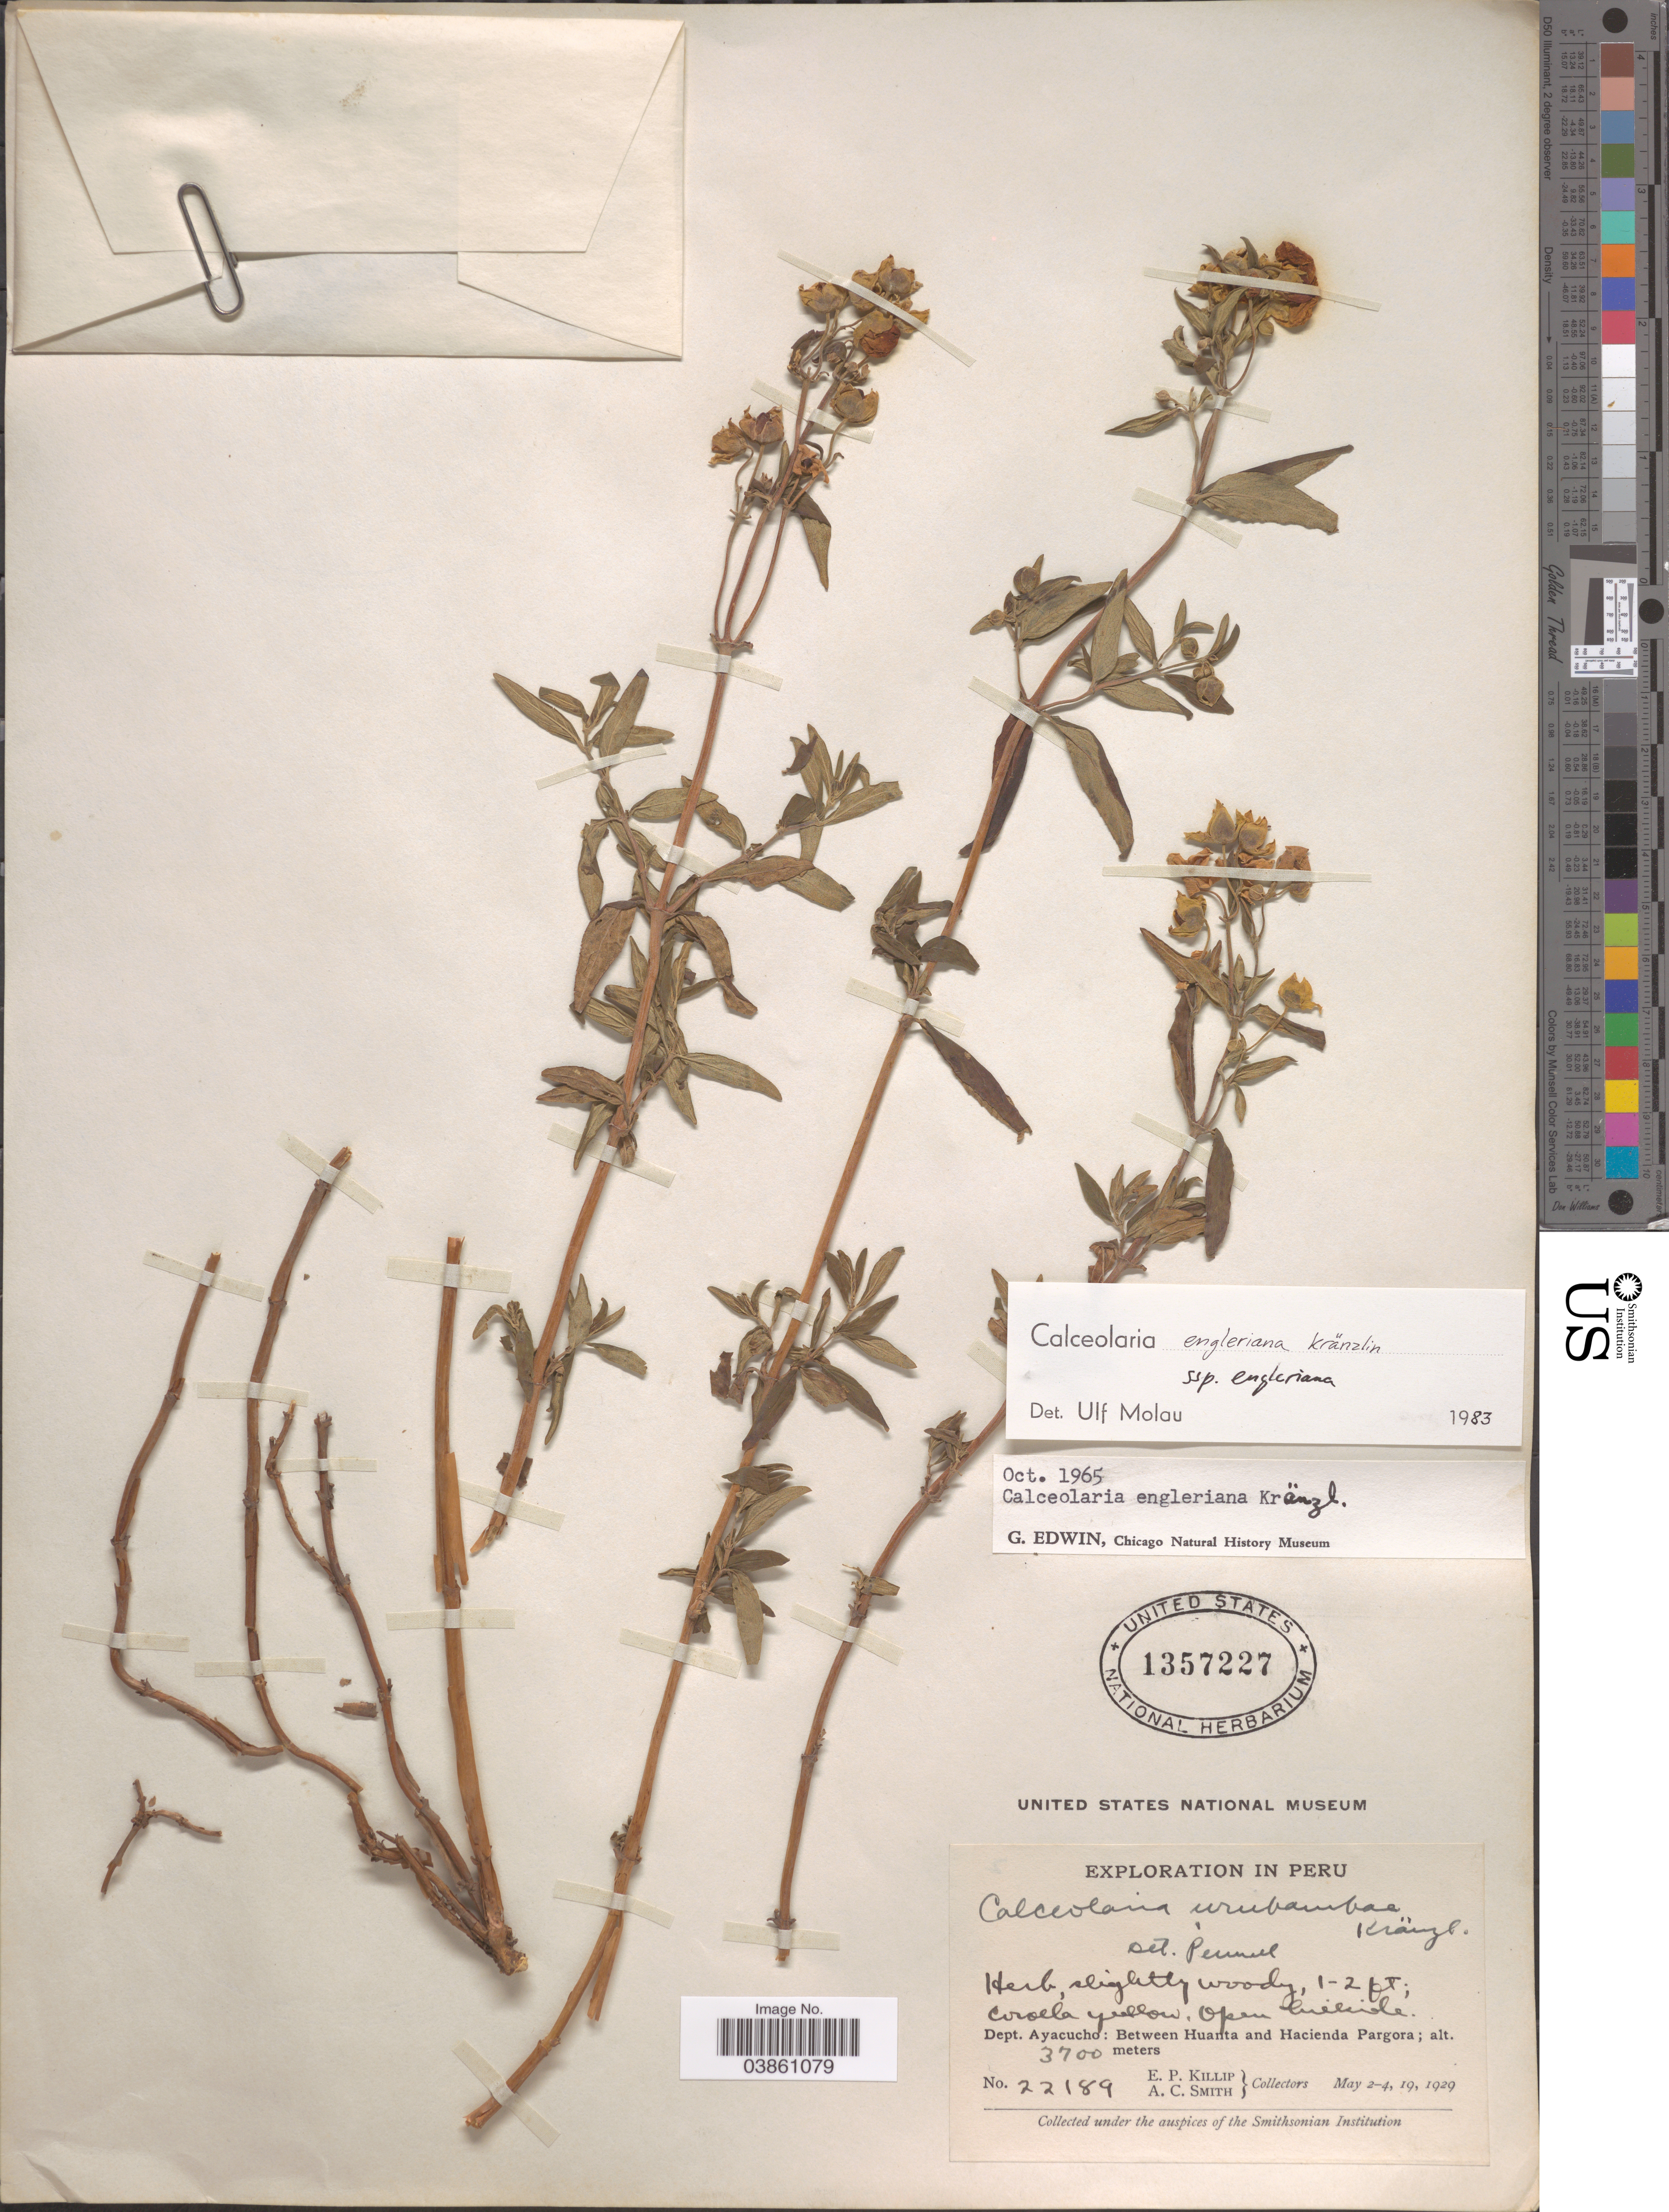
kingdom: Plantae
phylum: Tracheophyta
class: Magnoliopsida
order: Lamiales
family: Calceolariaceae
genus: Calceolaria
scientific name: Calceolaria engleriana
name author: Kraenzl.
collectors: E. P. Killip & A. C. Smith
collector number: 22189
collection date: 1929-05-02/1929-05-19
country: Peru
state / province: Ayacucho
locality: Dept. Ayacucho: Between Huanta and Hacienda Pargora.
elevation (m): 3700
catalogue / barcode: US 1357227